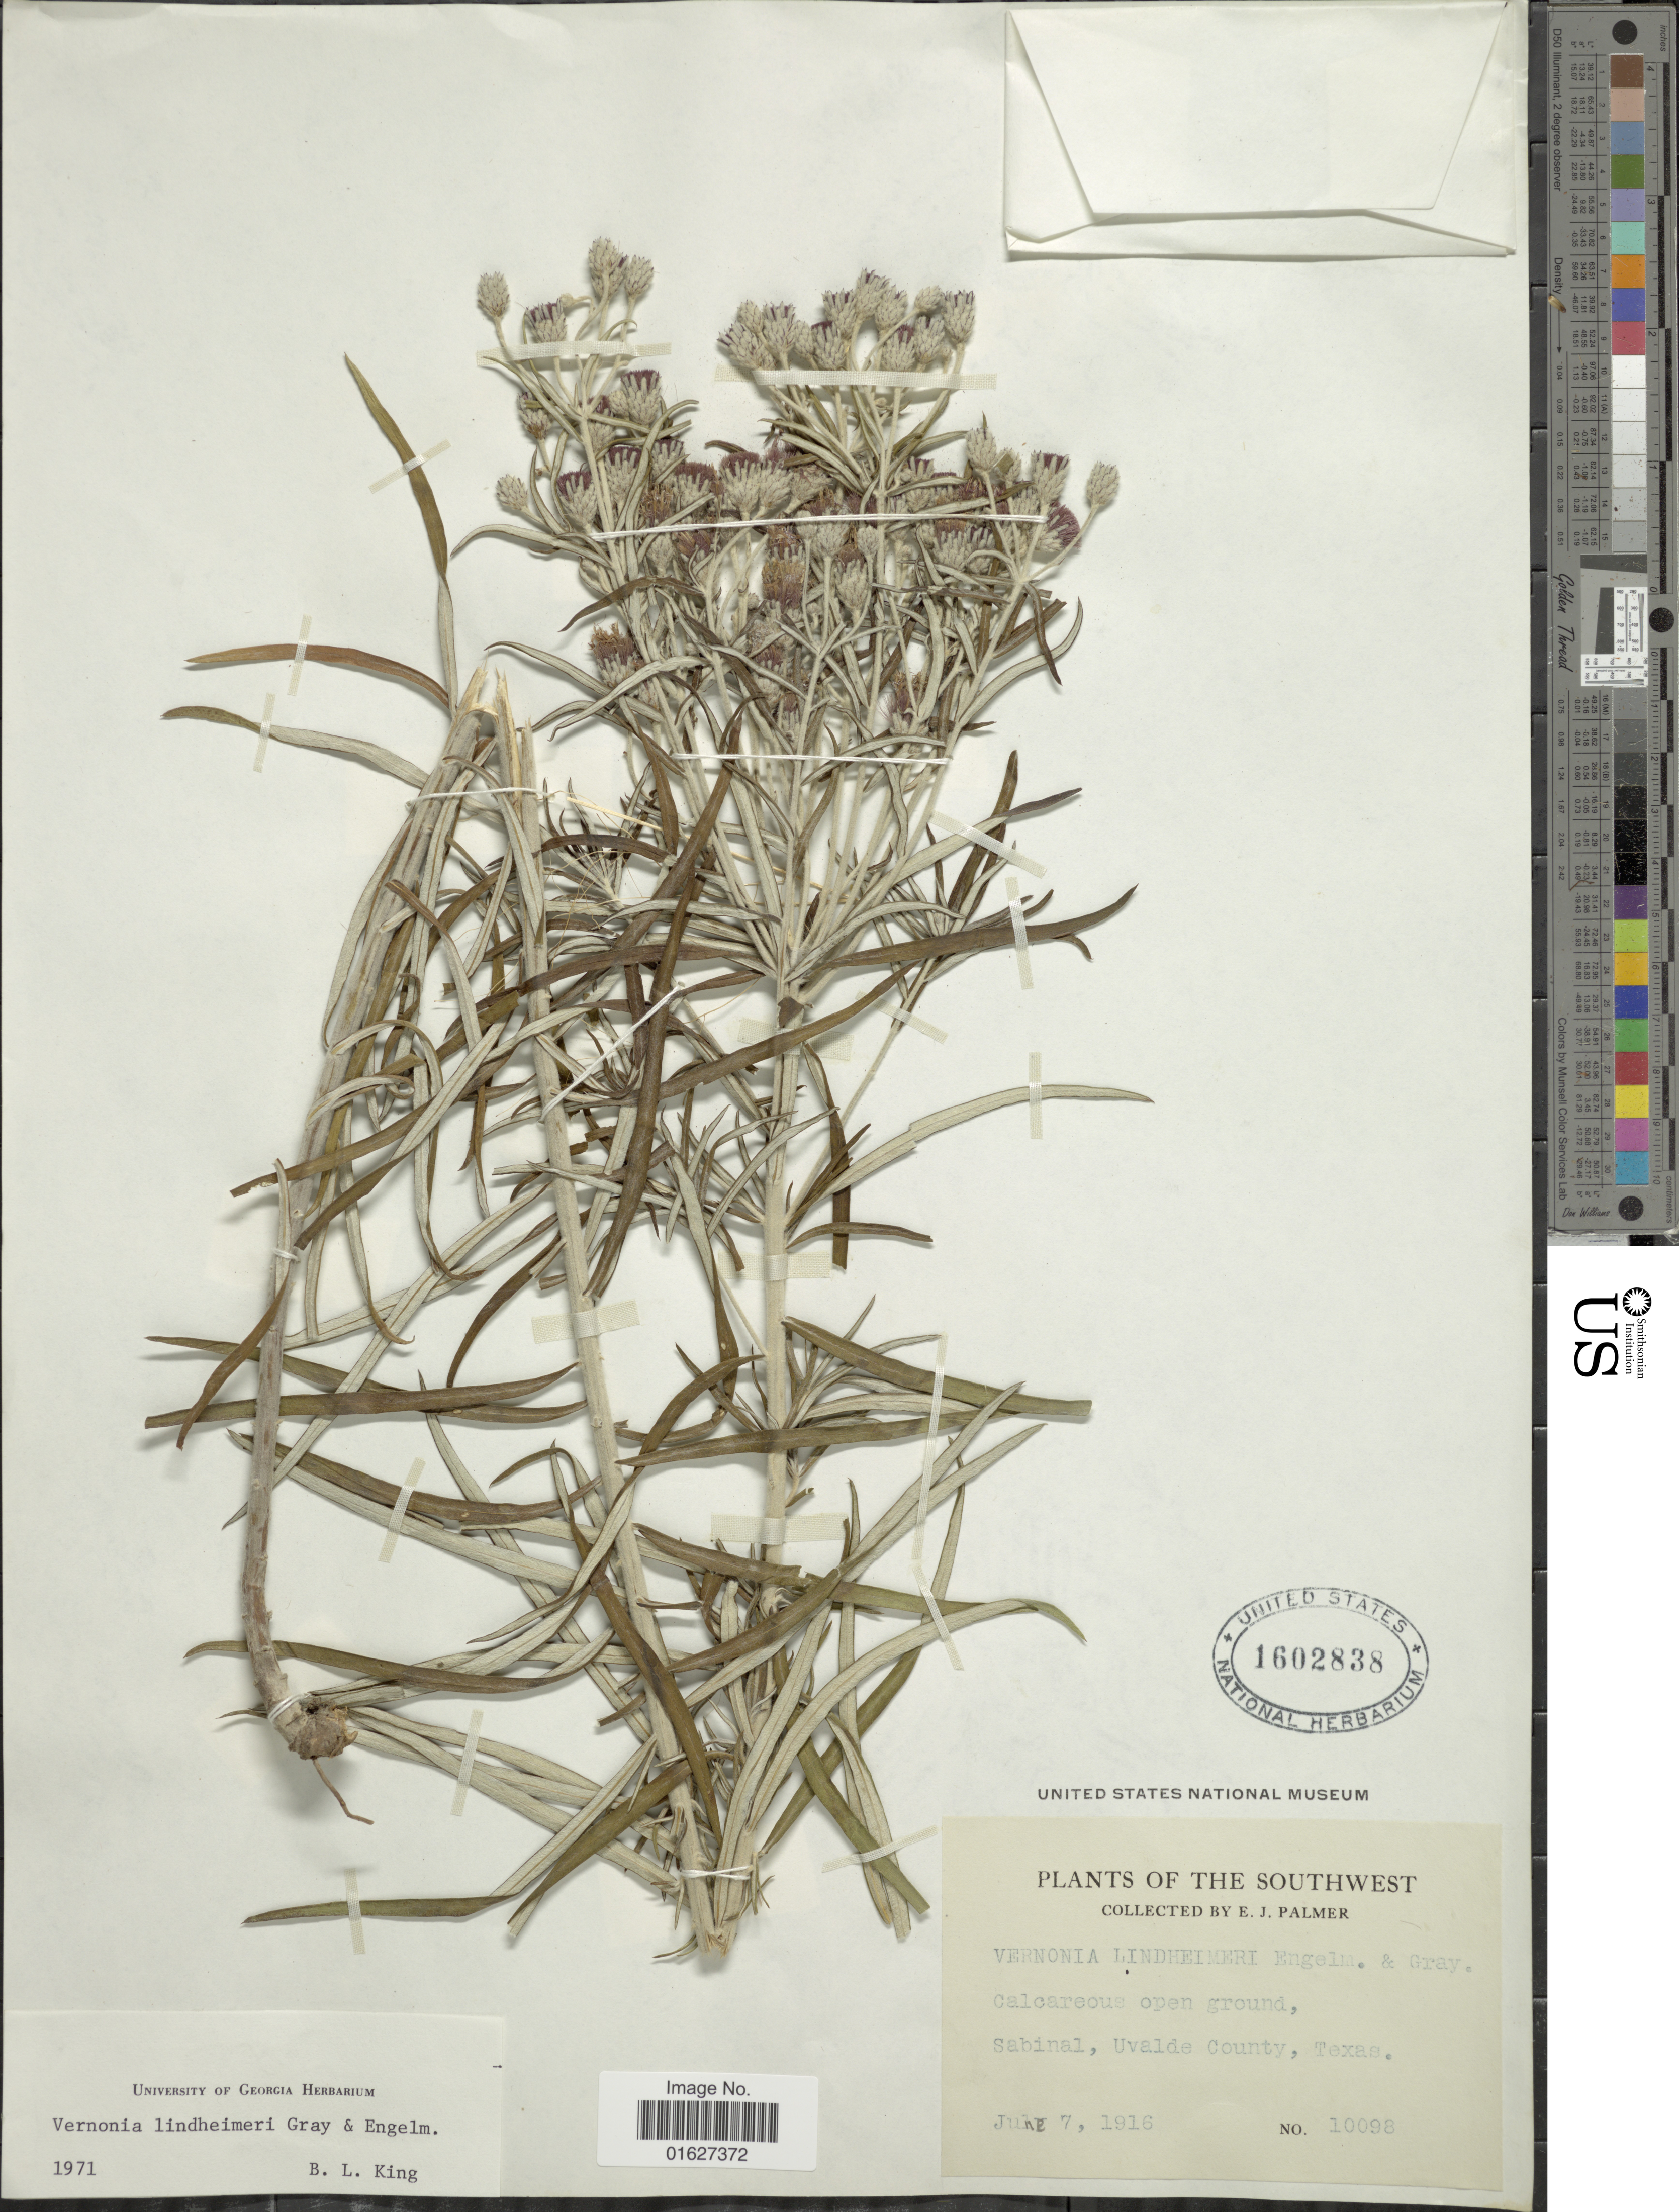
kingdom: Plantae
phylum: Tracheophyta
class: Magnoliopsida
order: Asterales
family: Asteraceae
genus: Vernonia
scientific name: Vernonia lindheimeri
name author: A. Gray & Engelm. in A. Gray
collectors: E. J. Palmer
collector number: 10098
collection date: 1916-06-07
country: United States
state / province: Texas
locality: Southwest. Sabinal, Uvalde County,Texas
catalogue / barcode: US 1602838